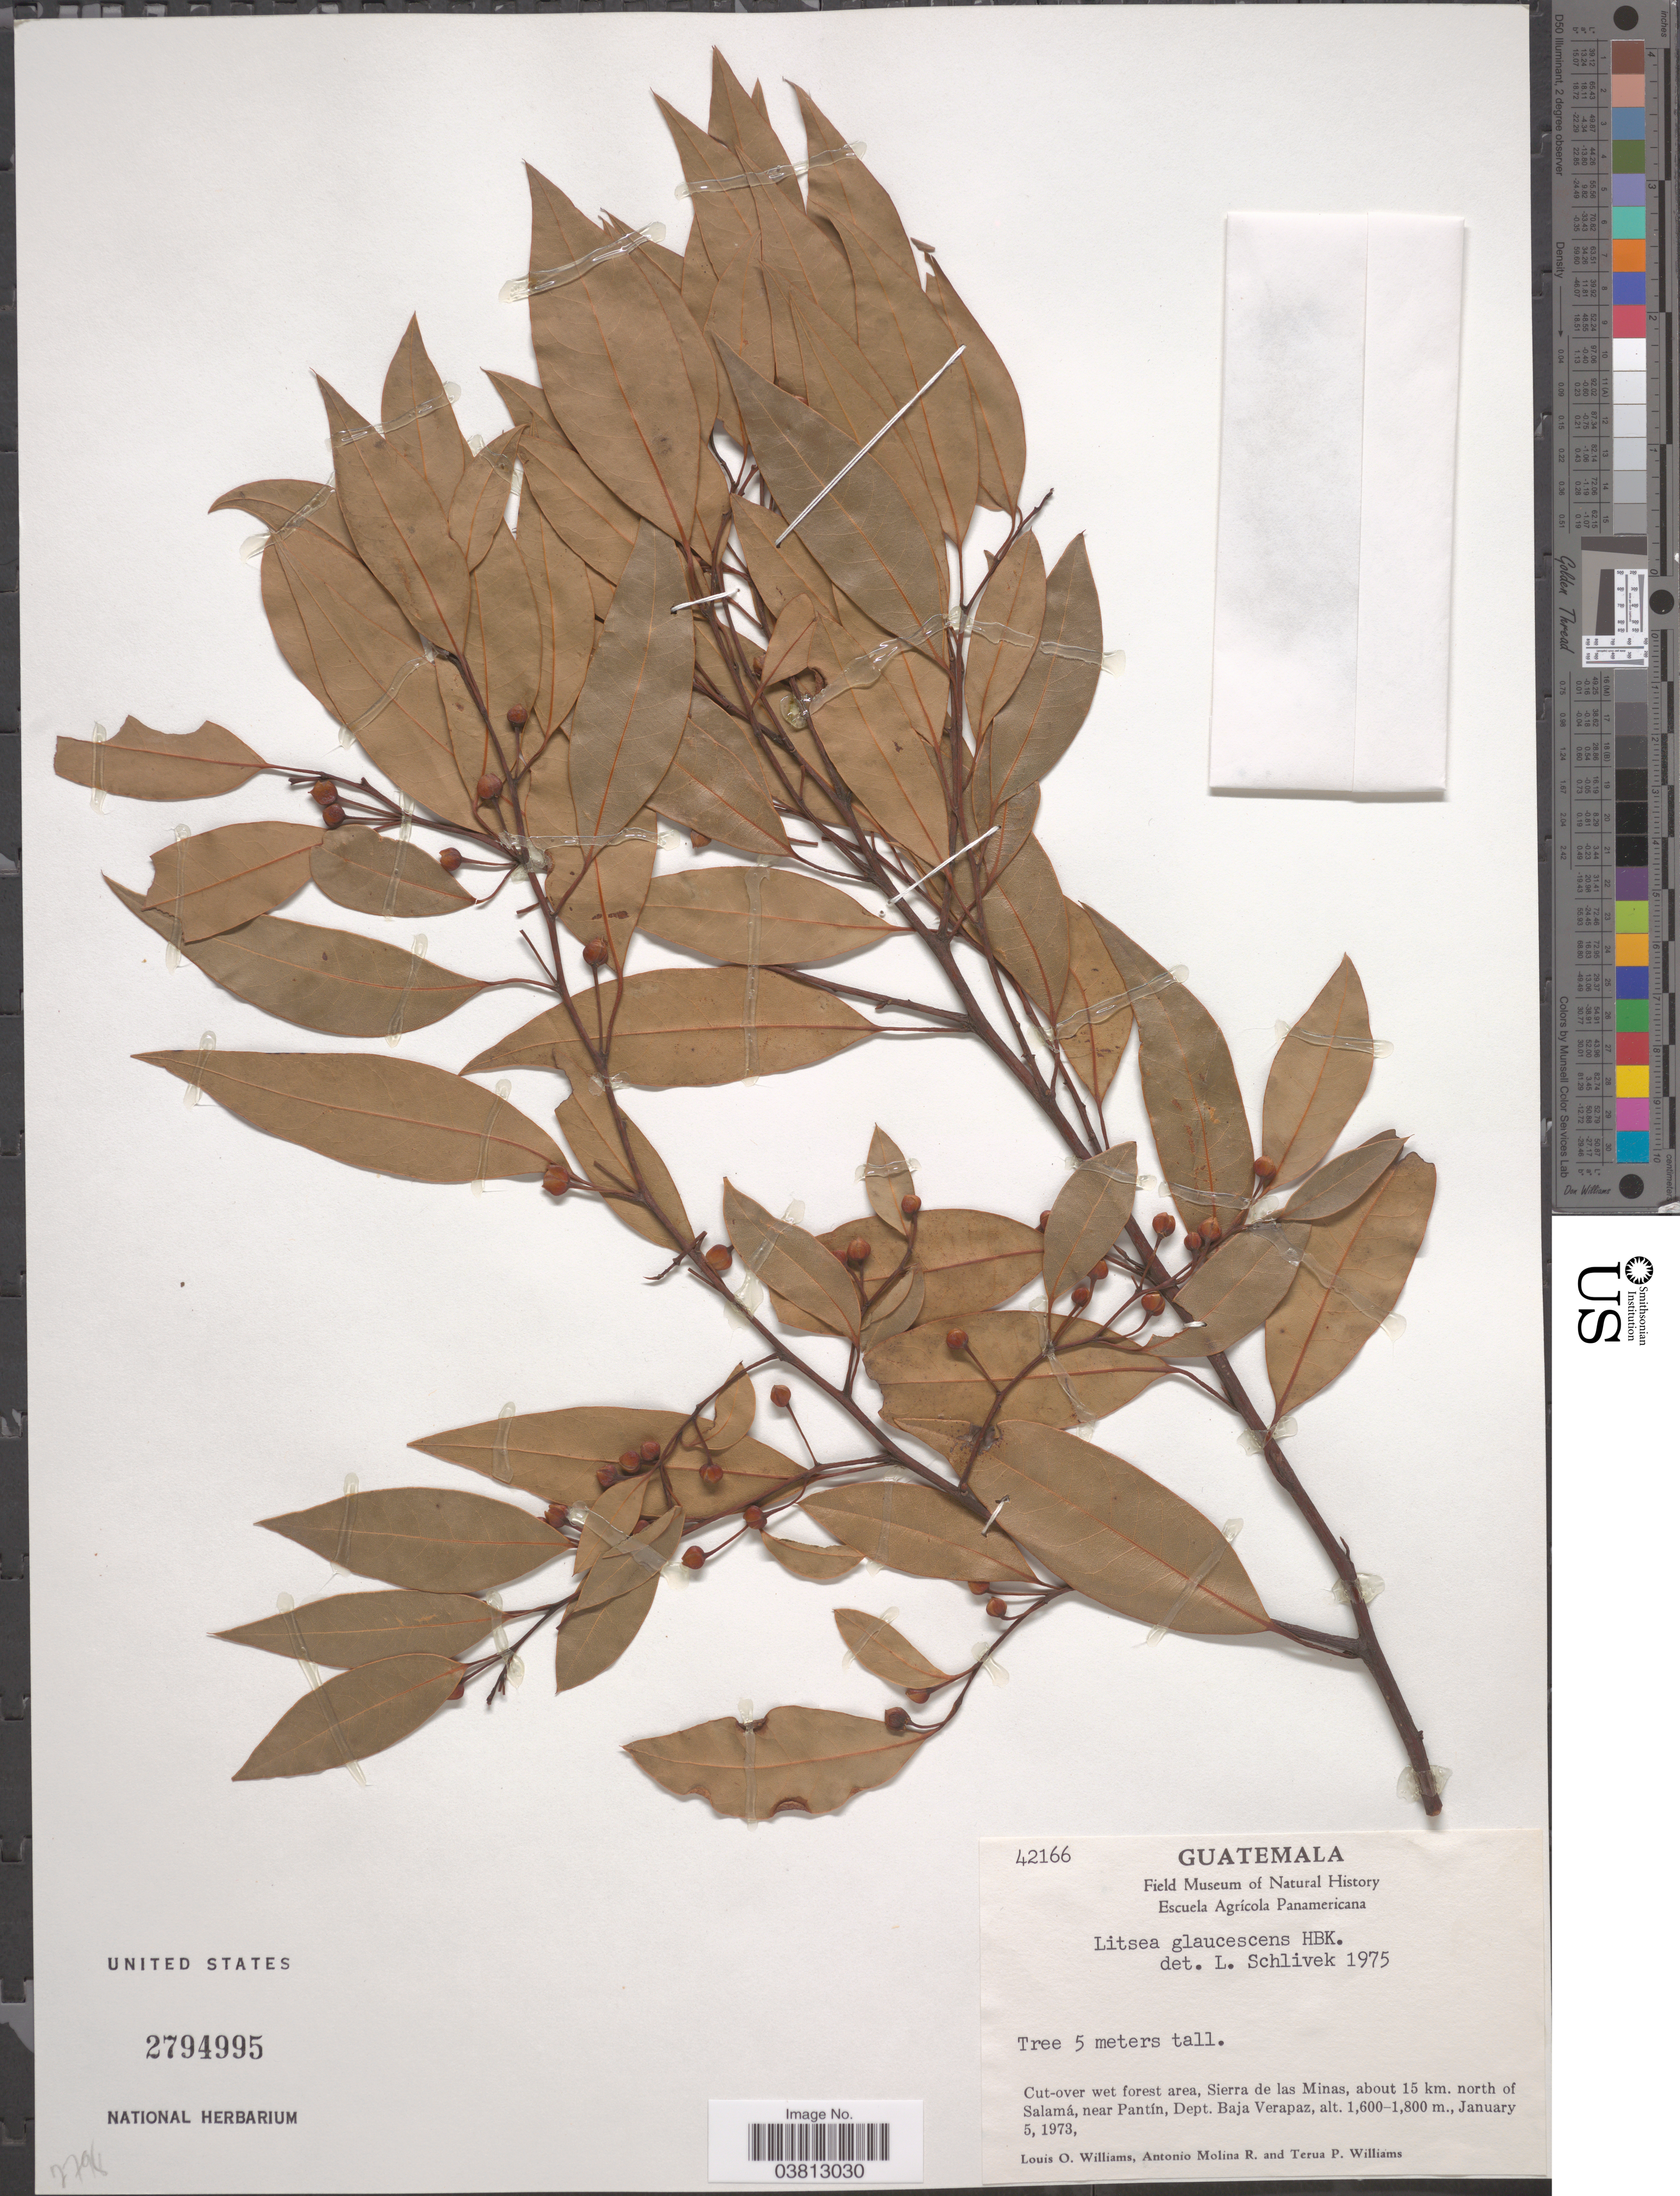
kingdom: Plantae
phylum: Tracheophyta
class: Magnoliopsida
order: Laurales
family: Lauraceae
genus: Litsea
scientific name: Litsea glaucescens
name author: Kunth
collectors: L. O. Williams, A. Molina R. & T. Williams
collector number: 42166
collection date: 1973-01-05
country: Guatemala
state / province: Baja Verapaz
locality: Cut-over wet forest area, Sierra de las Minas, about 15 km. north of Salamá, near Pantín, Dept. Baja Verapaz.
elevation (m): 1600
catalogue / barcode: US 2794995